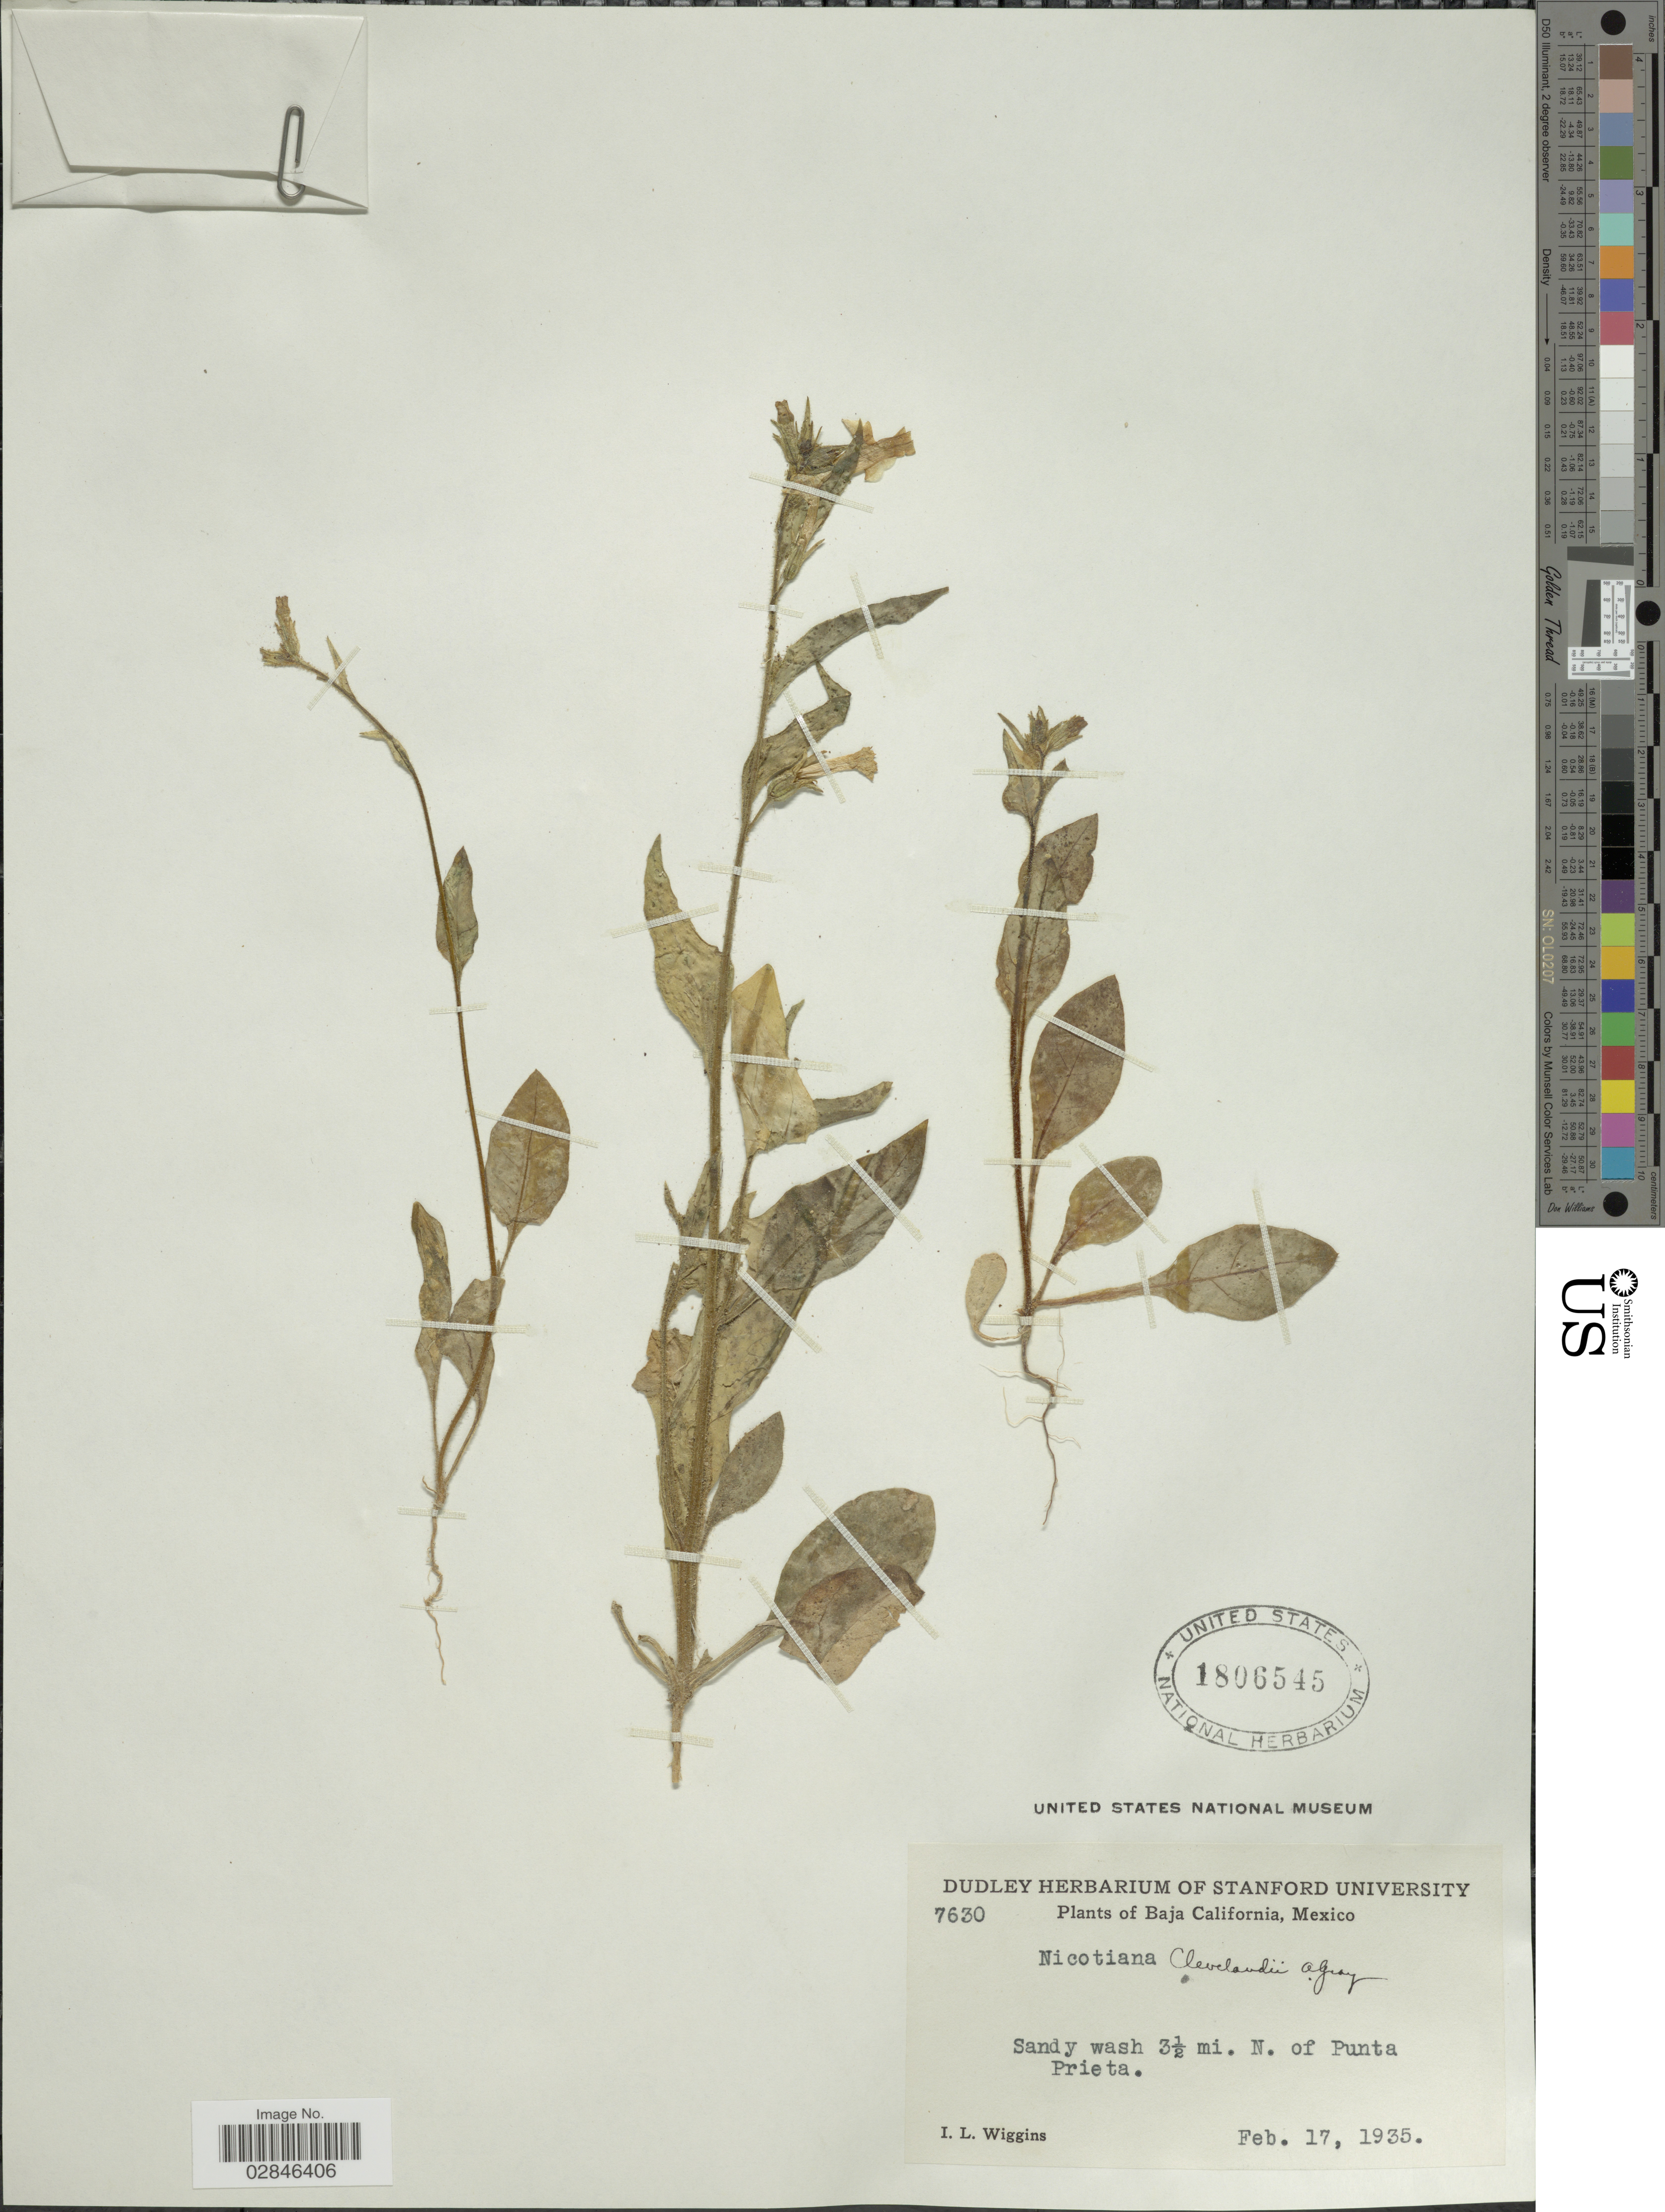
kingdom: Plantae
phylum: Tracheophyta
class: Magnoliopsida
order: Solanales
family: Solanaceae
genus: Nicotiana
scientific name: Nicotiana clevelandii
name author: A. Gray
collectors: I. L. Wiggins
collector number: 7630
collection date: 1935-02-17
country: Mexico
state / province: Baja California Norte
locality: Sandy wash 3½ mi. N. of Punta Prieta.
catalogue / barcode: US 1806545